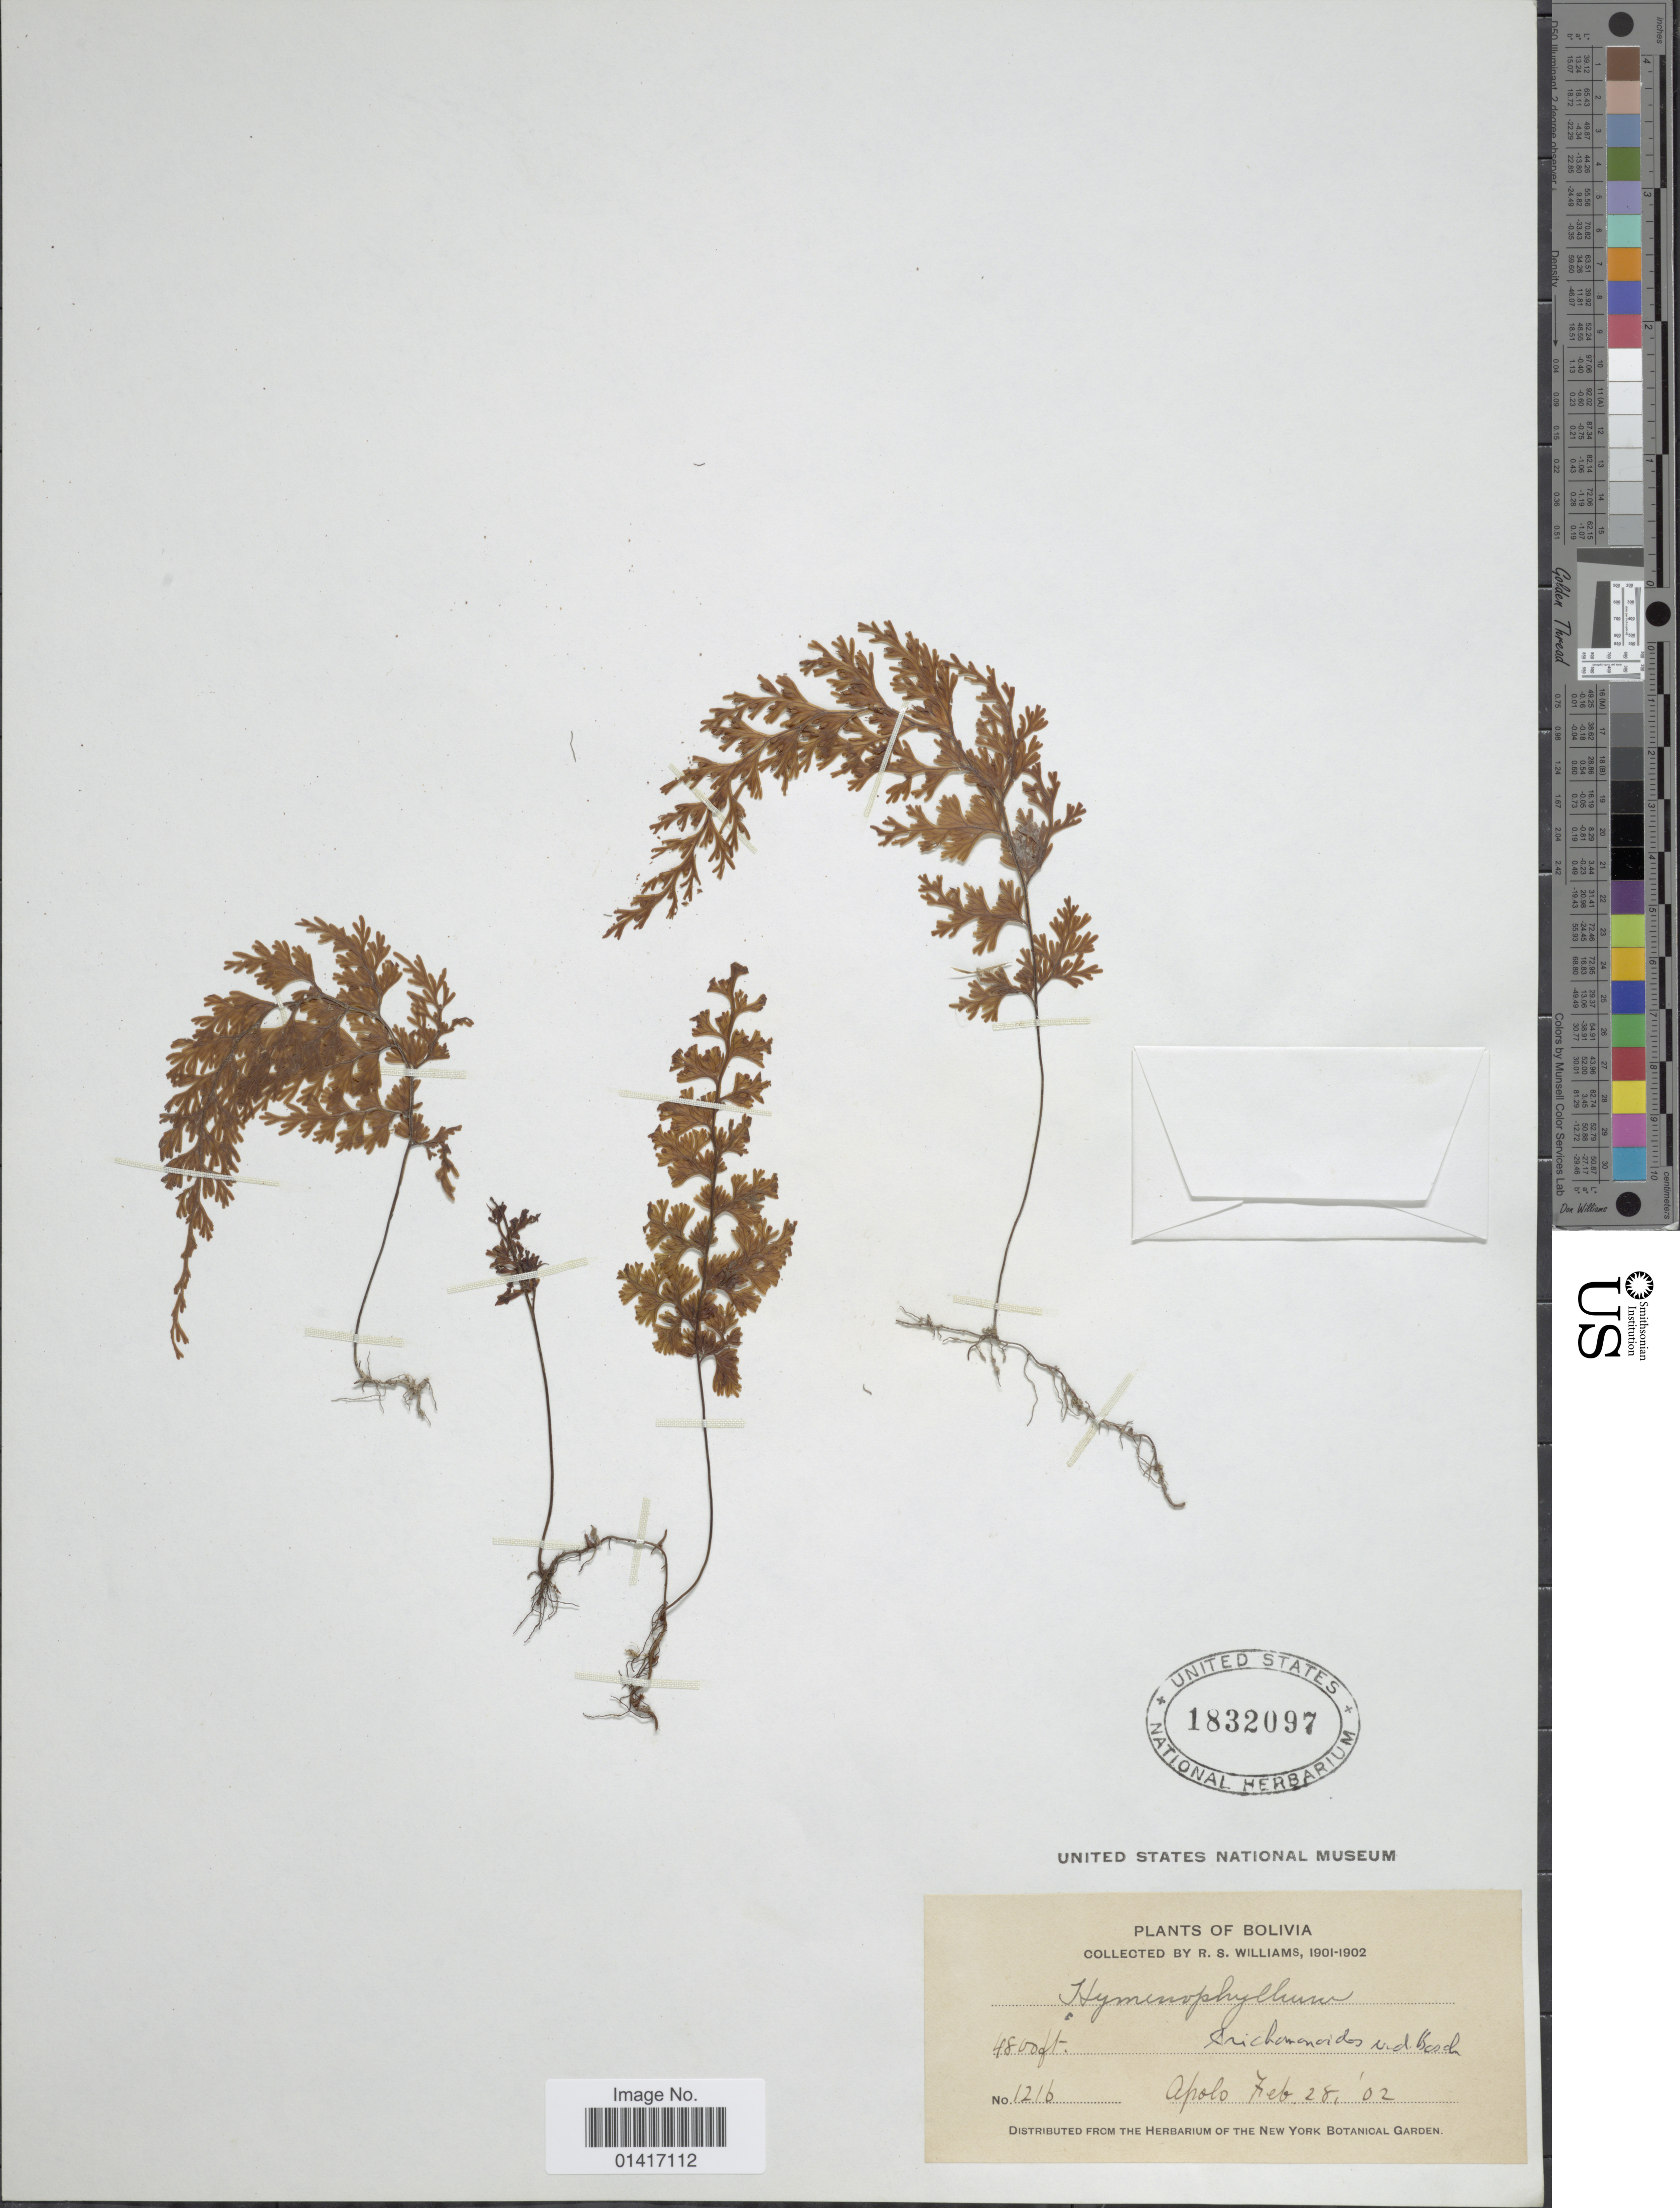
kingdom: Plantae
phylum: Tracheophyta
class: Polypodiopsida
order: Hymenophyllales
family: Hymenophyllaceae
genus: Hymenophyllum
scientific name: Hymenophyllum trichomanoides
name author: Bosch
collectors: R. S. Williams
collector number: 1216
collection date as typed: Feb. 28, '02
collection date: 1902-02-28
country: Bolivia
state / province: La Paz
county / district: Franz Tamayo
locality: Apolo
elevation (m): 1463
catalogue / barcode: US 1832097